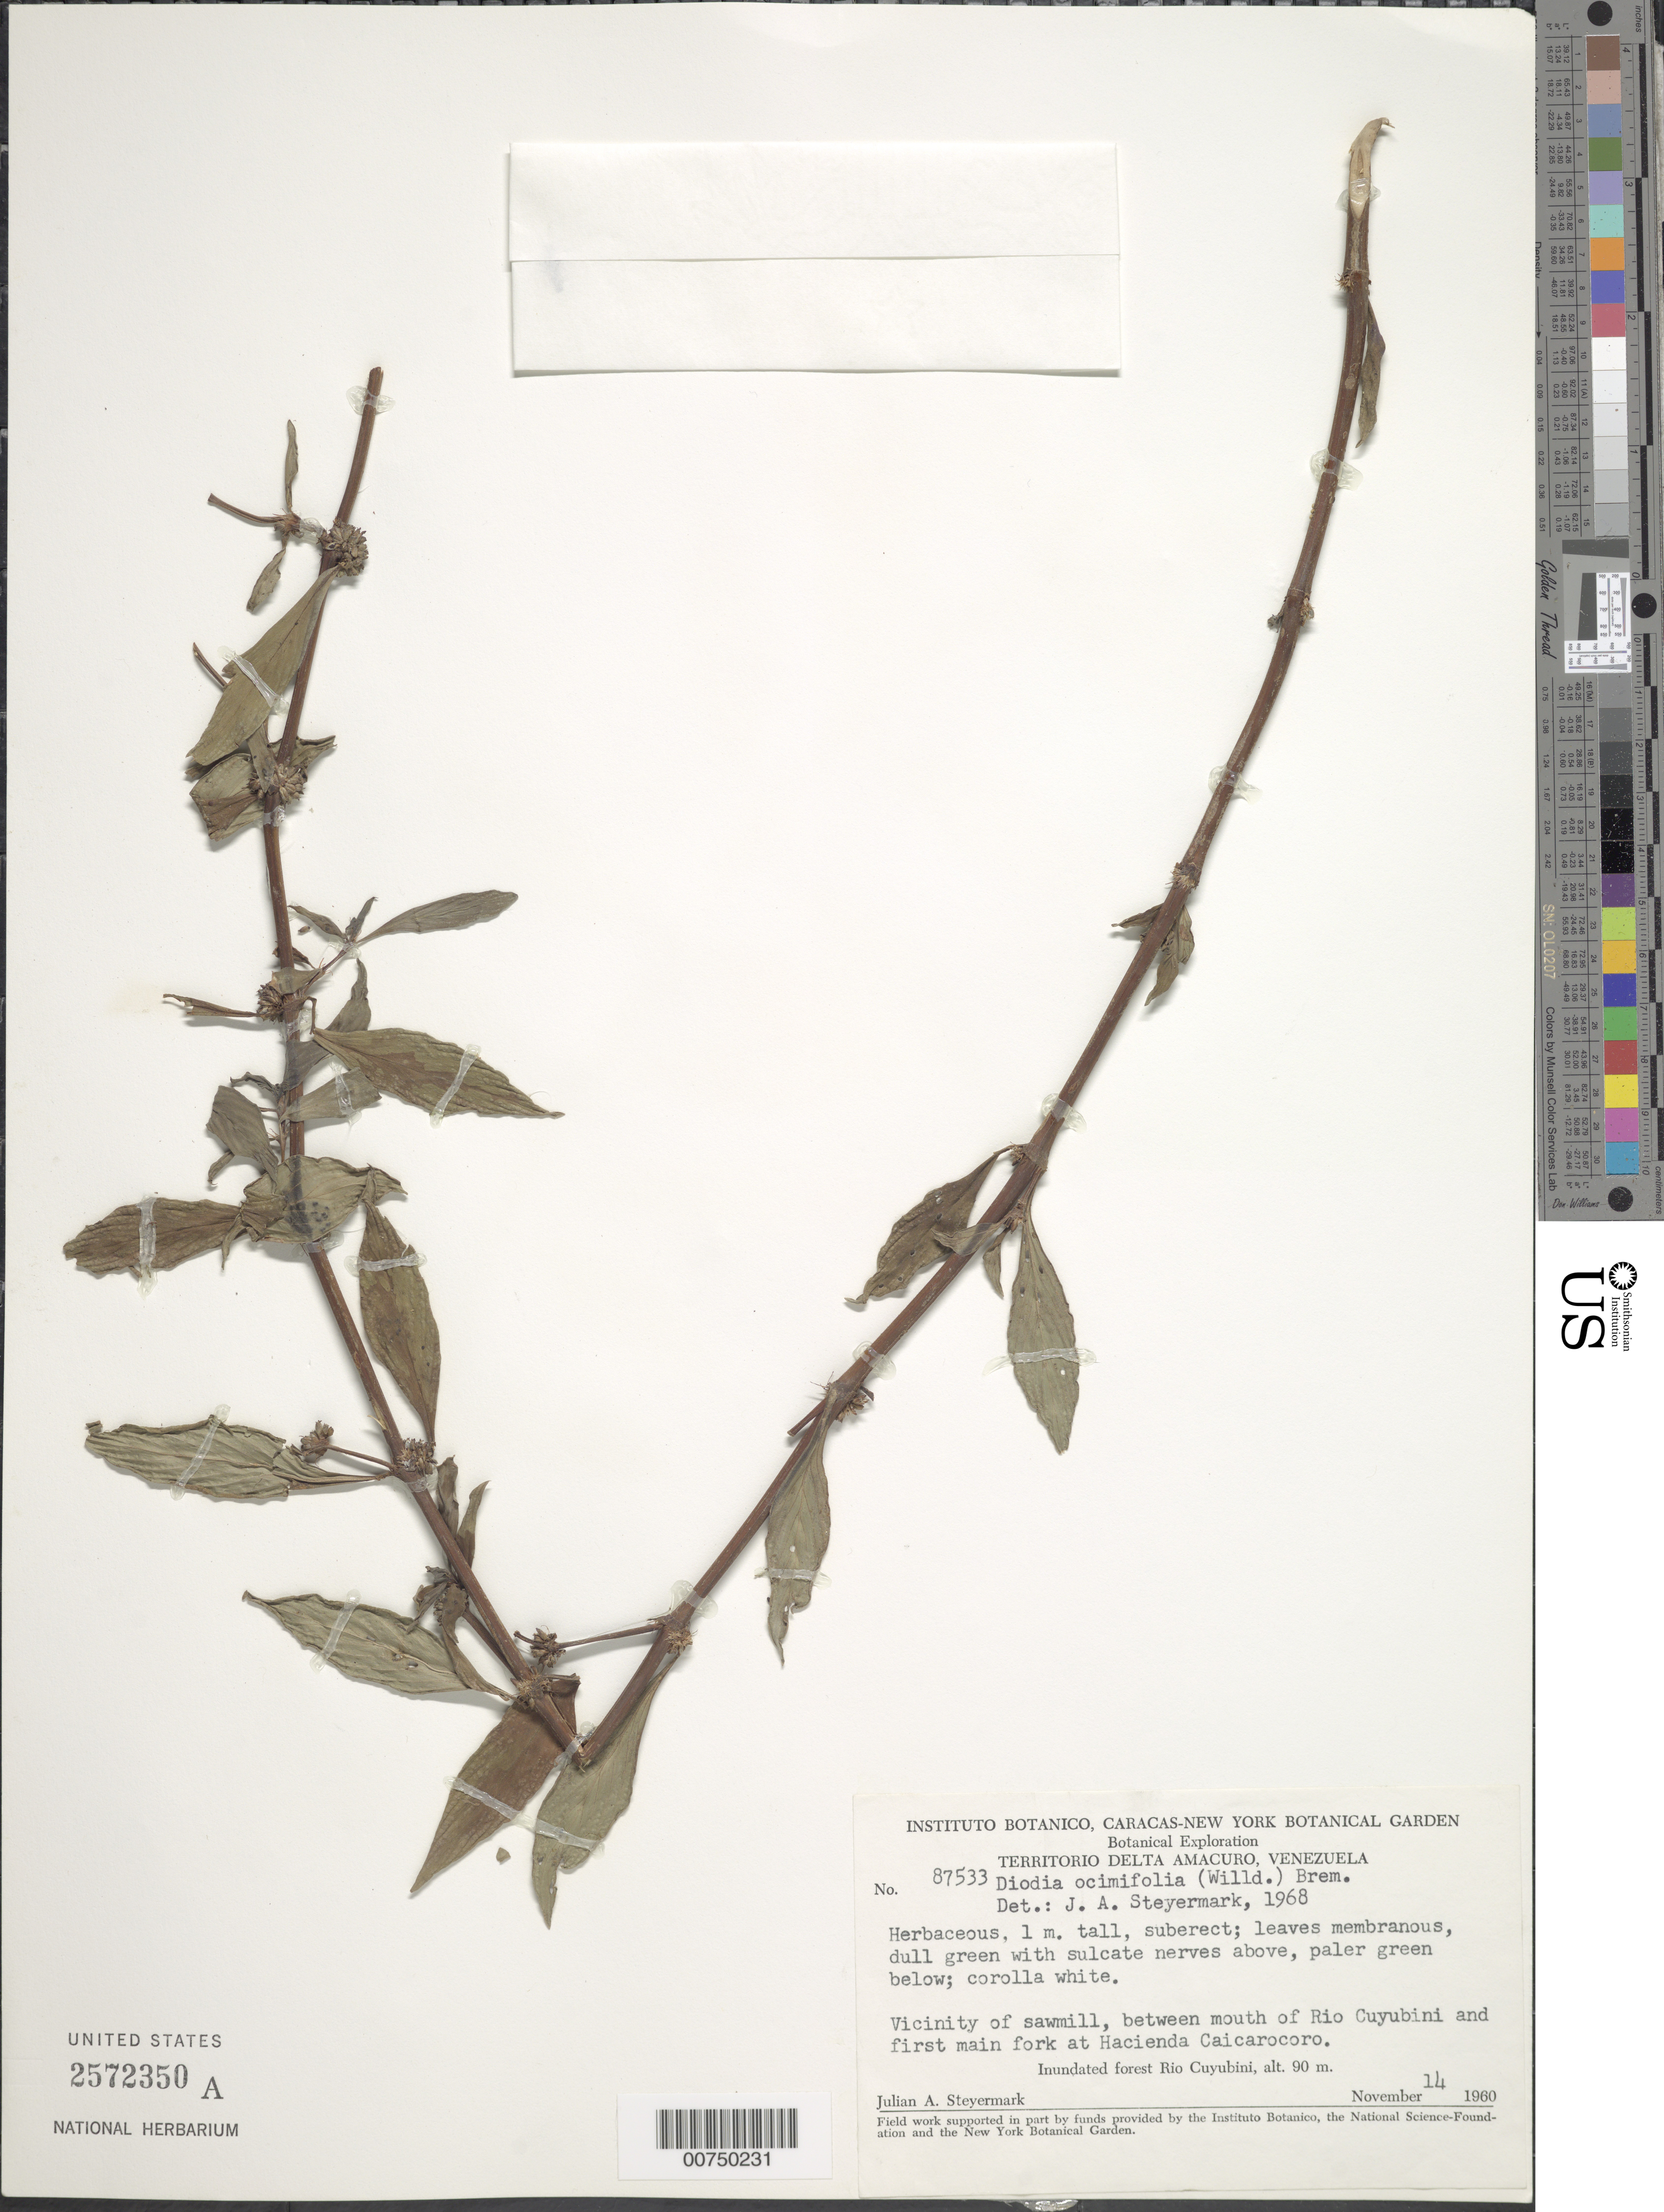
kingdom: Plantae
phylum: Tracheophyta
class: Magnoliopsida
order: Gentianales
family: Rubiaceae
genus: Diodia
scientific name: Diodia ocymifolia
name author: (Willd. ex Roem. & Schult.) Bremek.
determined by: Steyermark, Julian A., (VEN)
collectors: J. Steyermark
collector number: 87533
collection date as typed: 14-Nov-60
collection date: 1960-11-14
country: Venezuela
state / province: Delta Amacuro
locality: Río Cuyubini, vic of sawmill, between mouth of Río Cuyubini and first main fork at Hacienda Caicarocoro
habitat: Inundated forest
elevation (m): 90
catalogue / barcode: US 2572350A